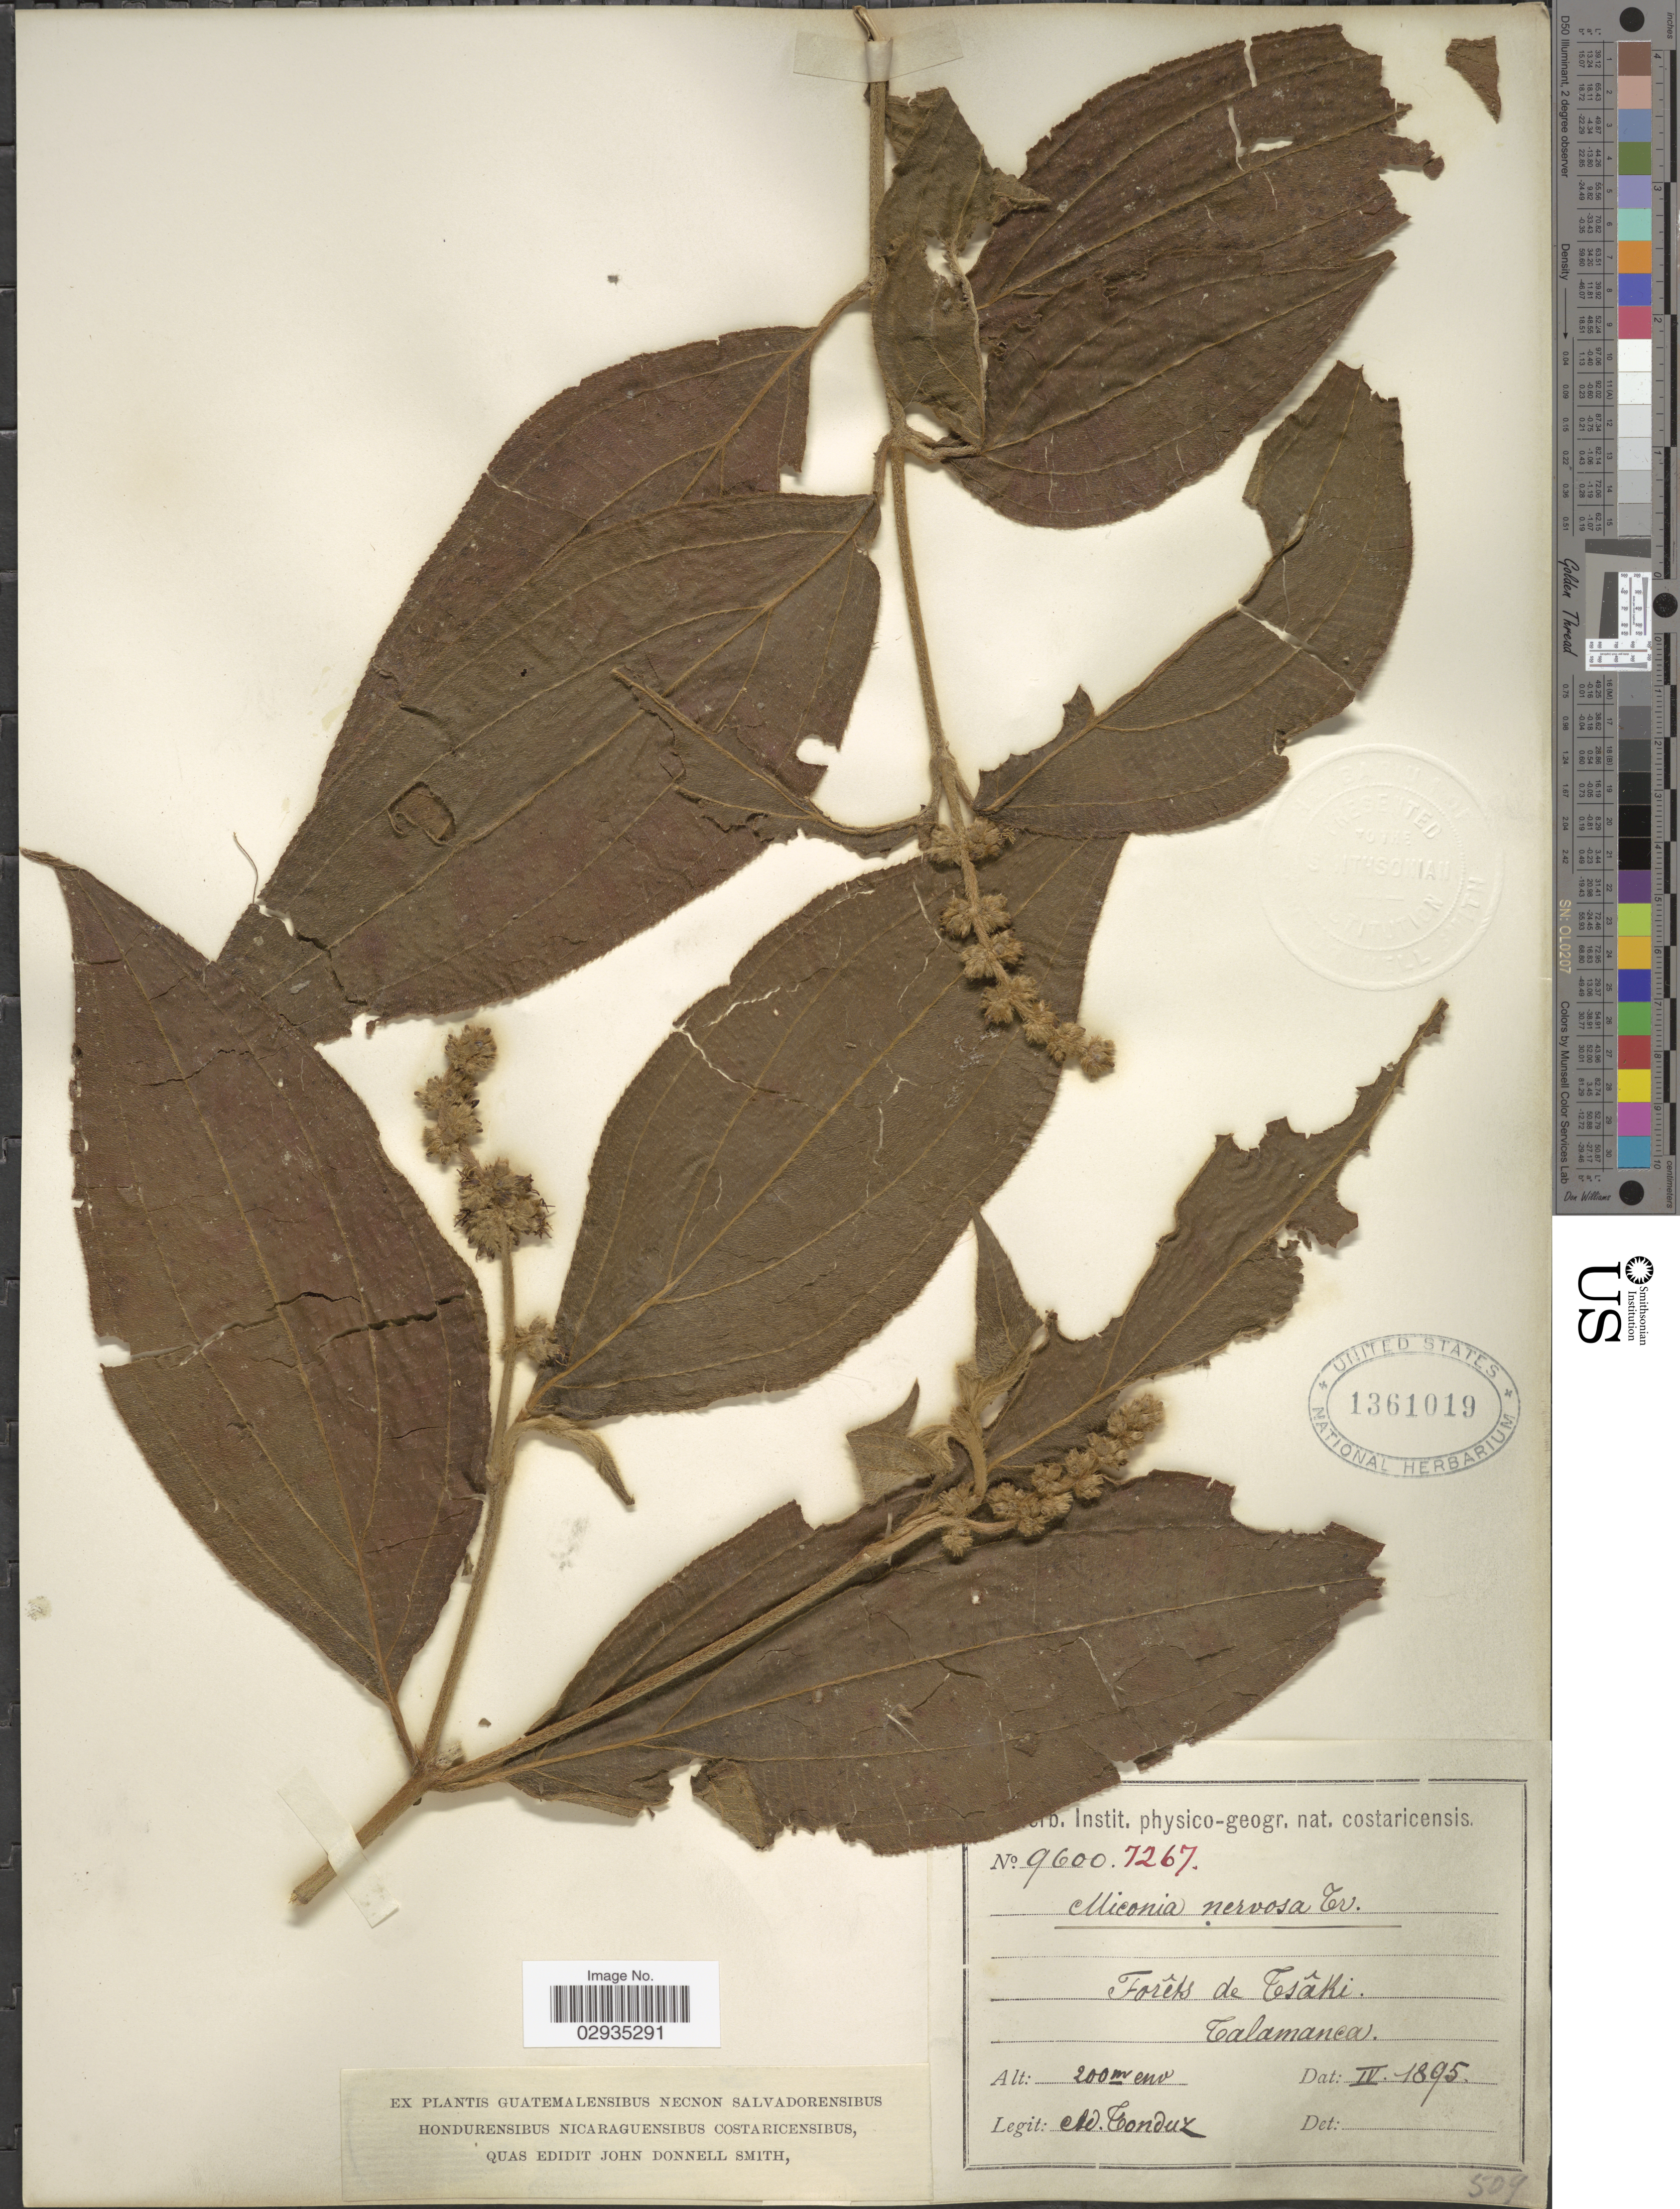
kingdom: Plantae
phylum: Tracheophyta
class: Magnoliopsida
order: Myrtales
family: Melastomataceae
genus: Miconia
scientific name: Miconia nervosa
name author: (Sm.) Triana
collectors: A. Tonduz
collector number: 9600/7267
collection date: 1895-04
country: Costa Rica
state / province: Limón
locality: Forêts de Tsâki, Talamanca.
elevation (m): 200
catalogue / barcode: US 1361019